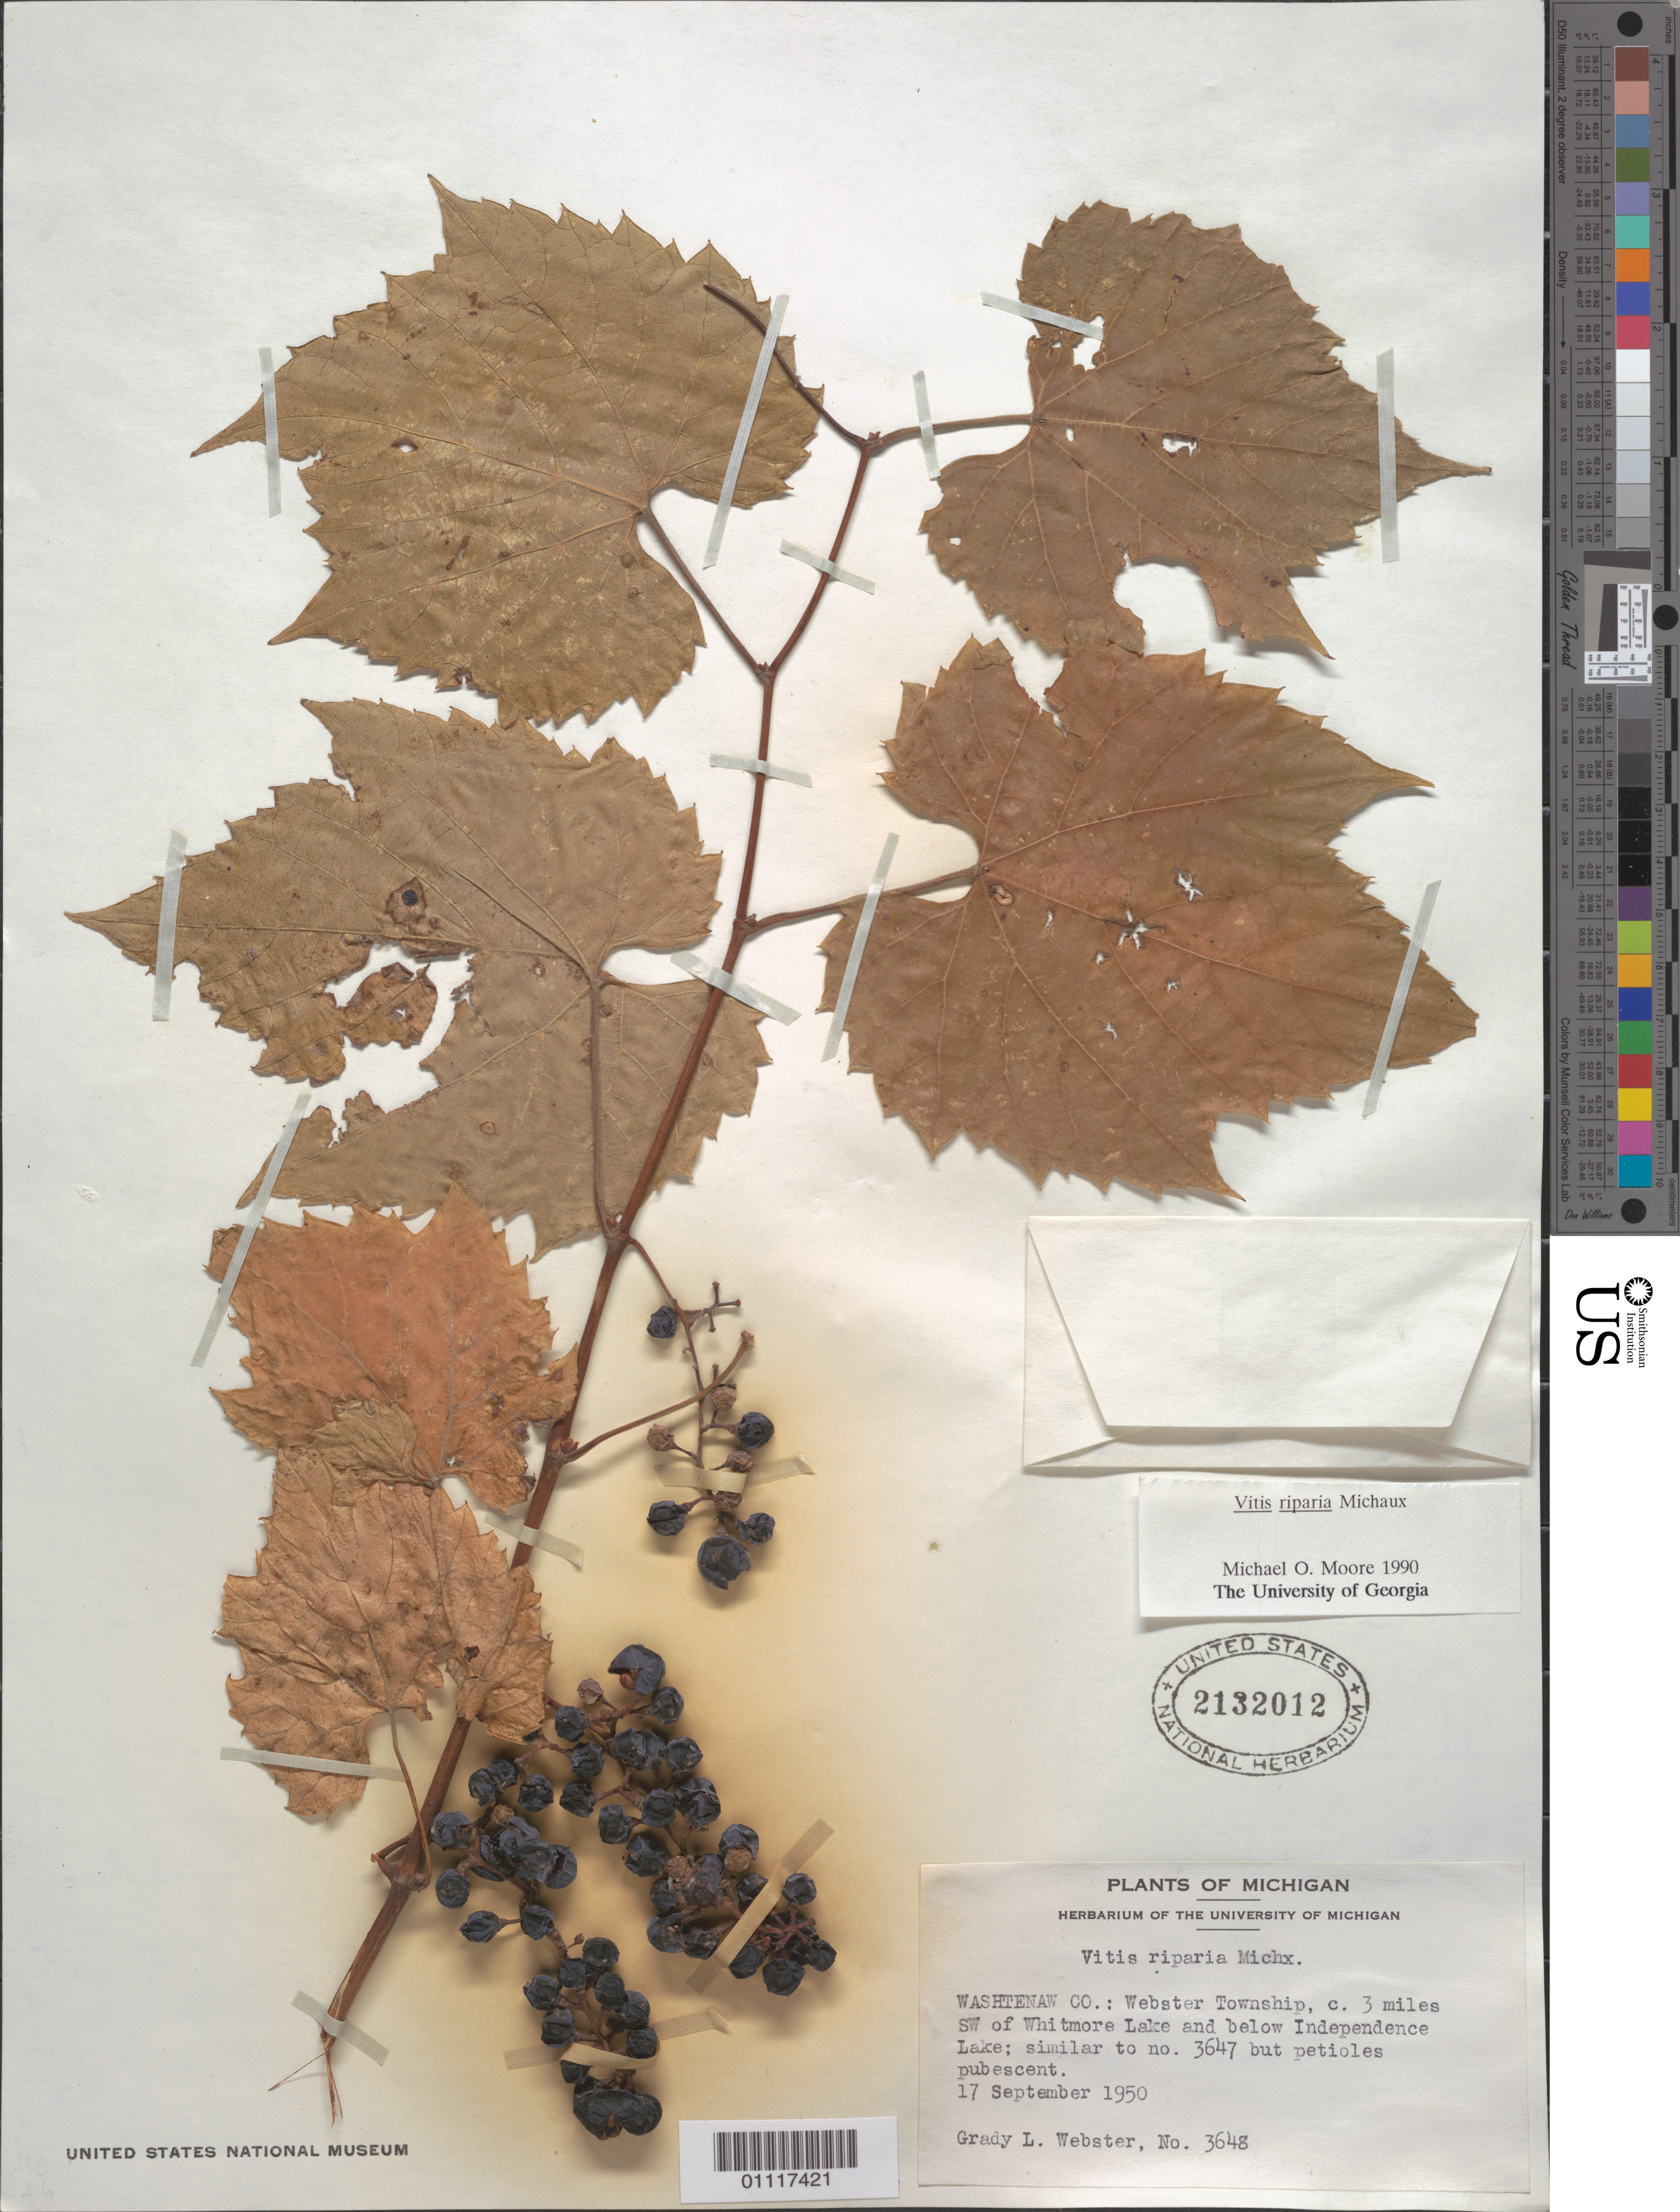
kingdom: Plantae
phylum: Tracheophyta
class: Magnoliopsida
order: Vitales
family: Vitaceae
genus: Vitis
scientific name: Vitis riparia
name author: Michx.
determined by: Moore, M. O.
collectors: G. L. Webster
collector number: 3648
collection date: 1950-09-17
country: United States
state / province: Michigan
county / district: Washtenaw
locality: Webster Township, c. 3 miles SW of Whitmore lake and below Independence Lake.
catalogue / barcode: US 2132012